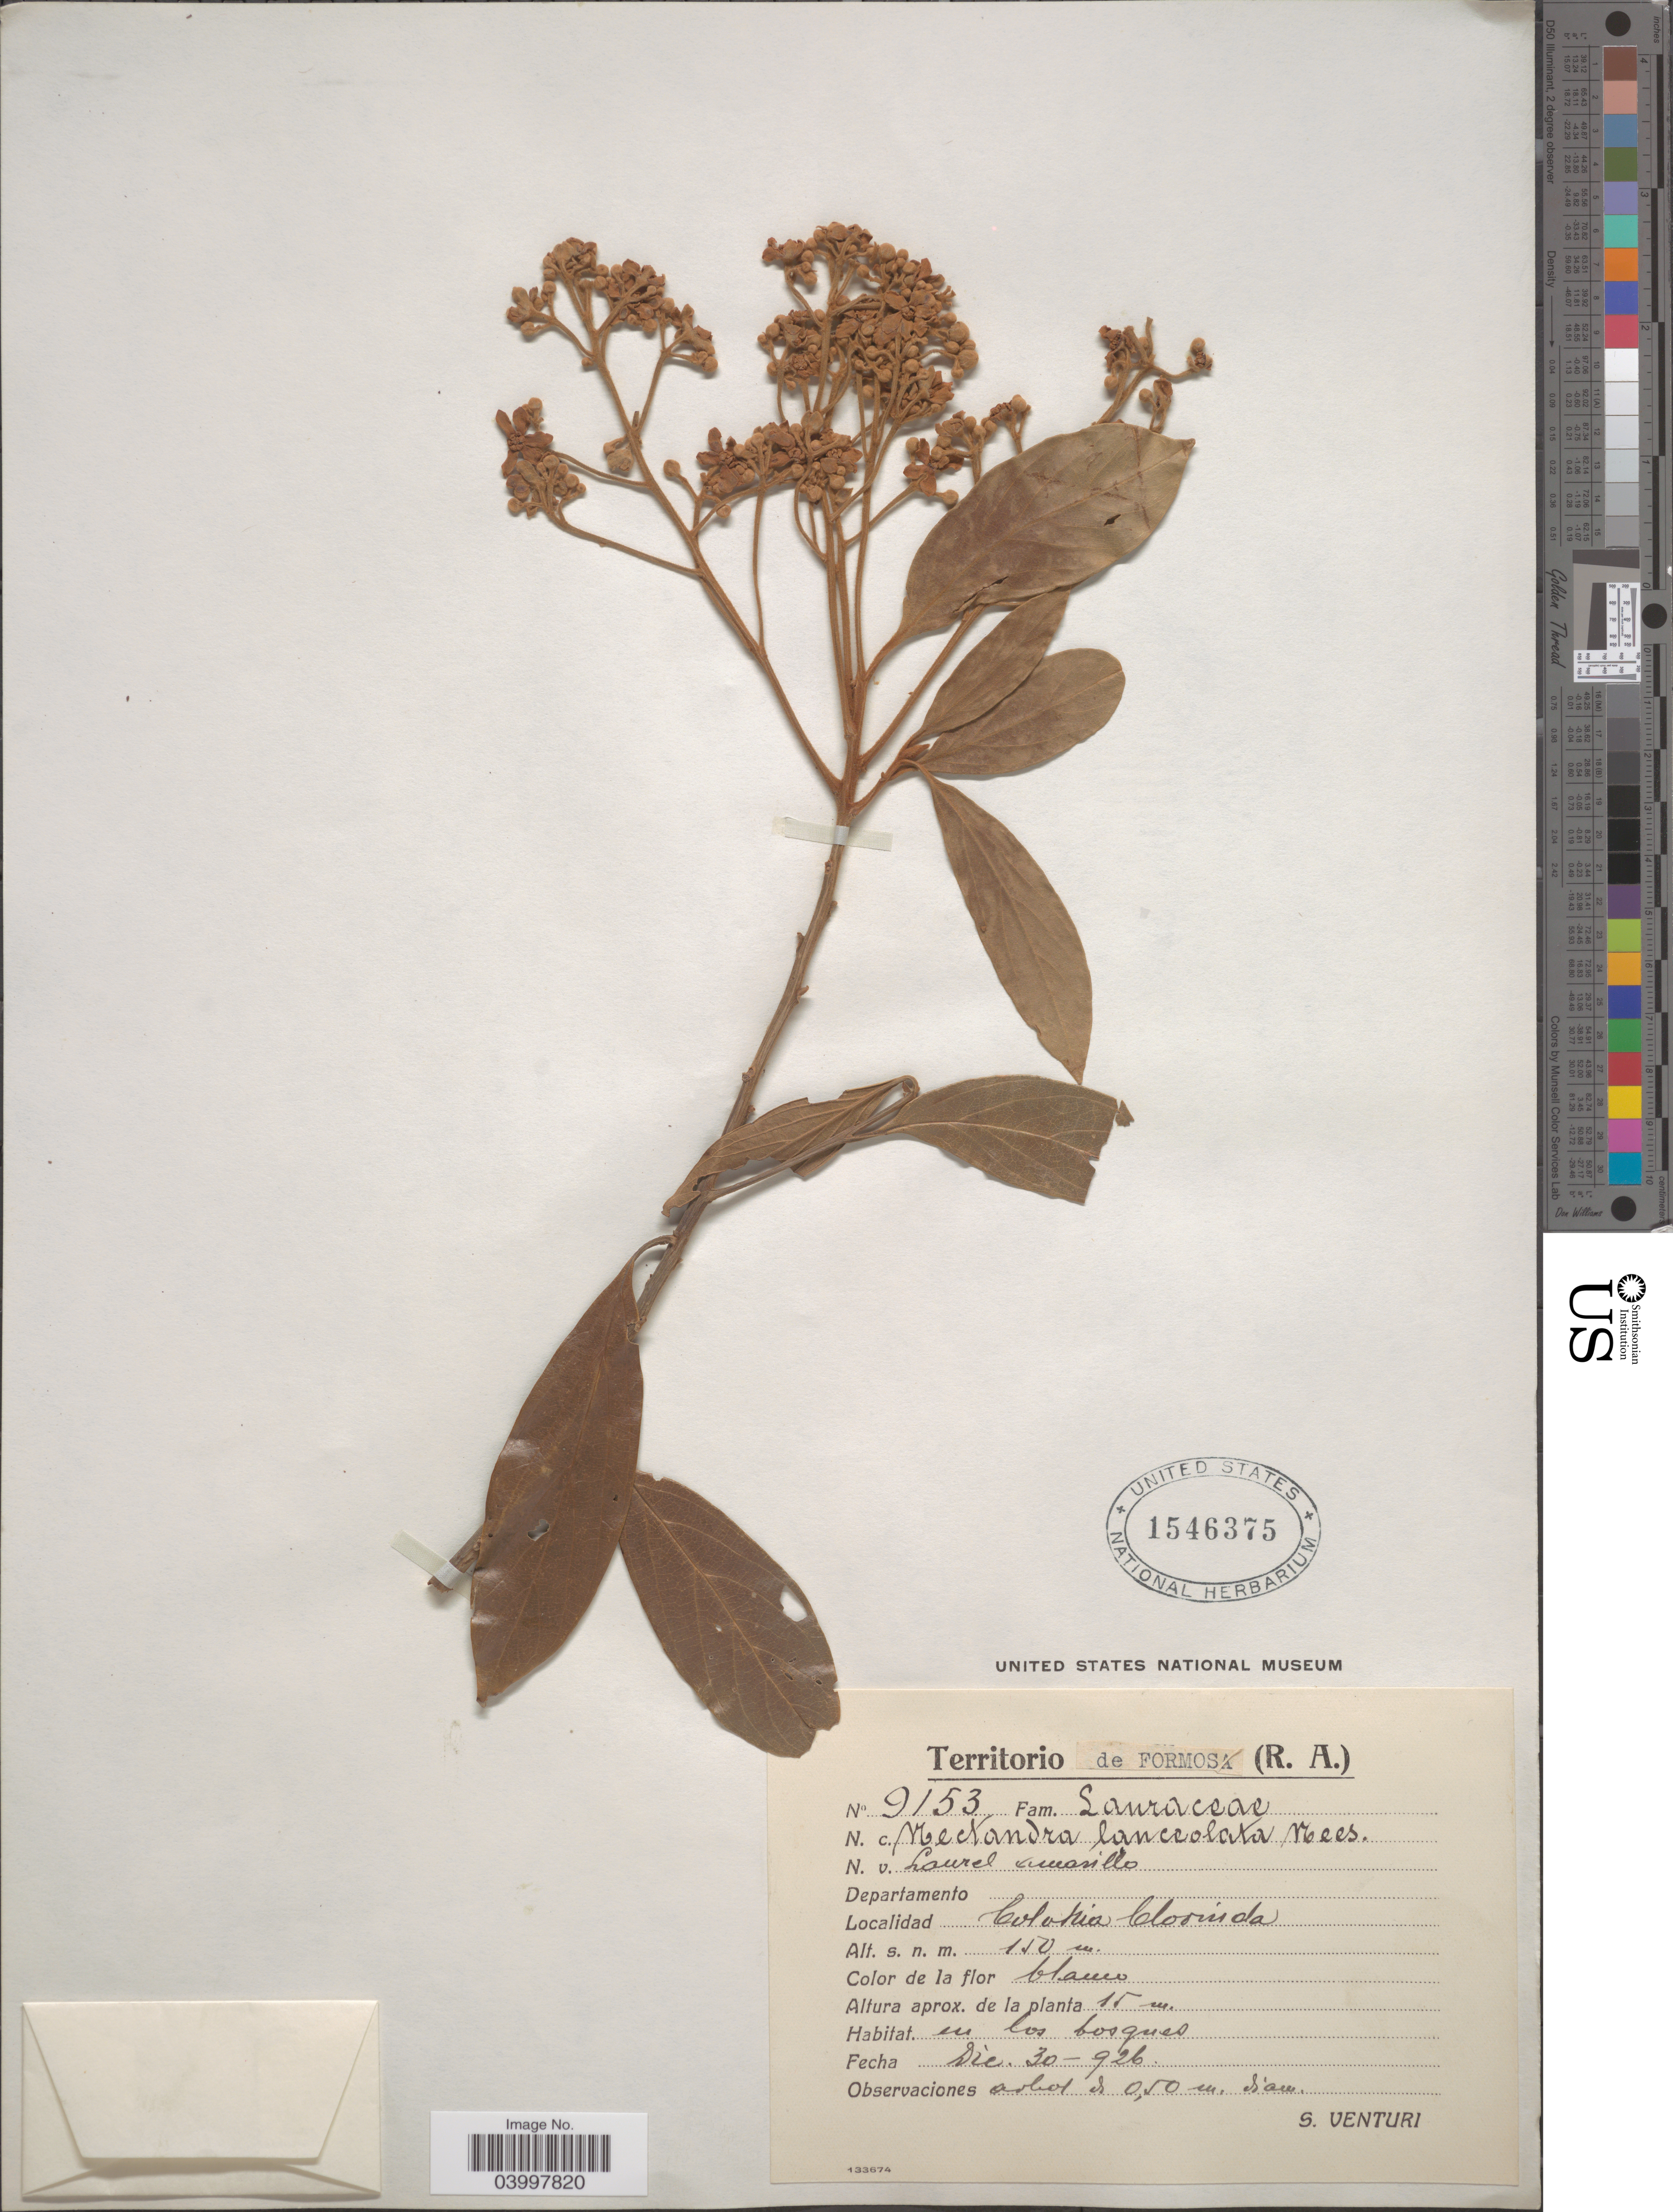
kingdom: Plantae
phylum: Tracheophyta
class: Magnoliopsida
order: Laurales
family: Lauraceae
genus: Nectandra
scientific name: Nectandra lanceolata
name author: Nees & Mart.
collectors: S. Venturi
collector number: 9153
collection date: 1926-12-30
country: Argentina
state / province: Formosa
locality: Colonia Clorinda.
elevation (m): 150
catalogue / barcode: US 1546375